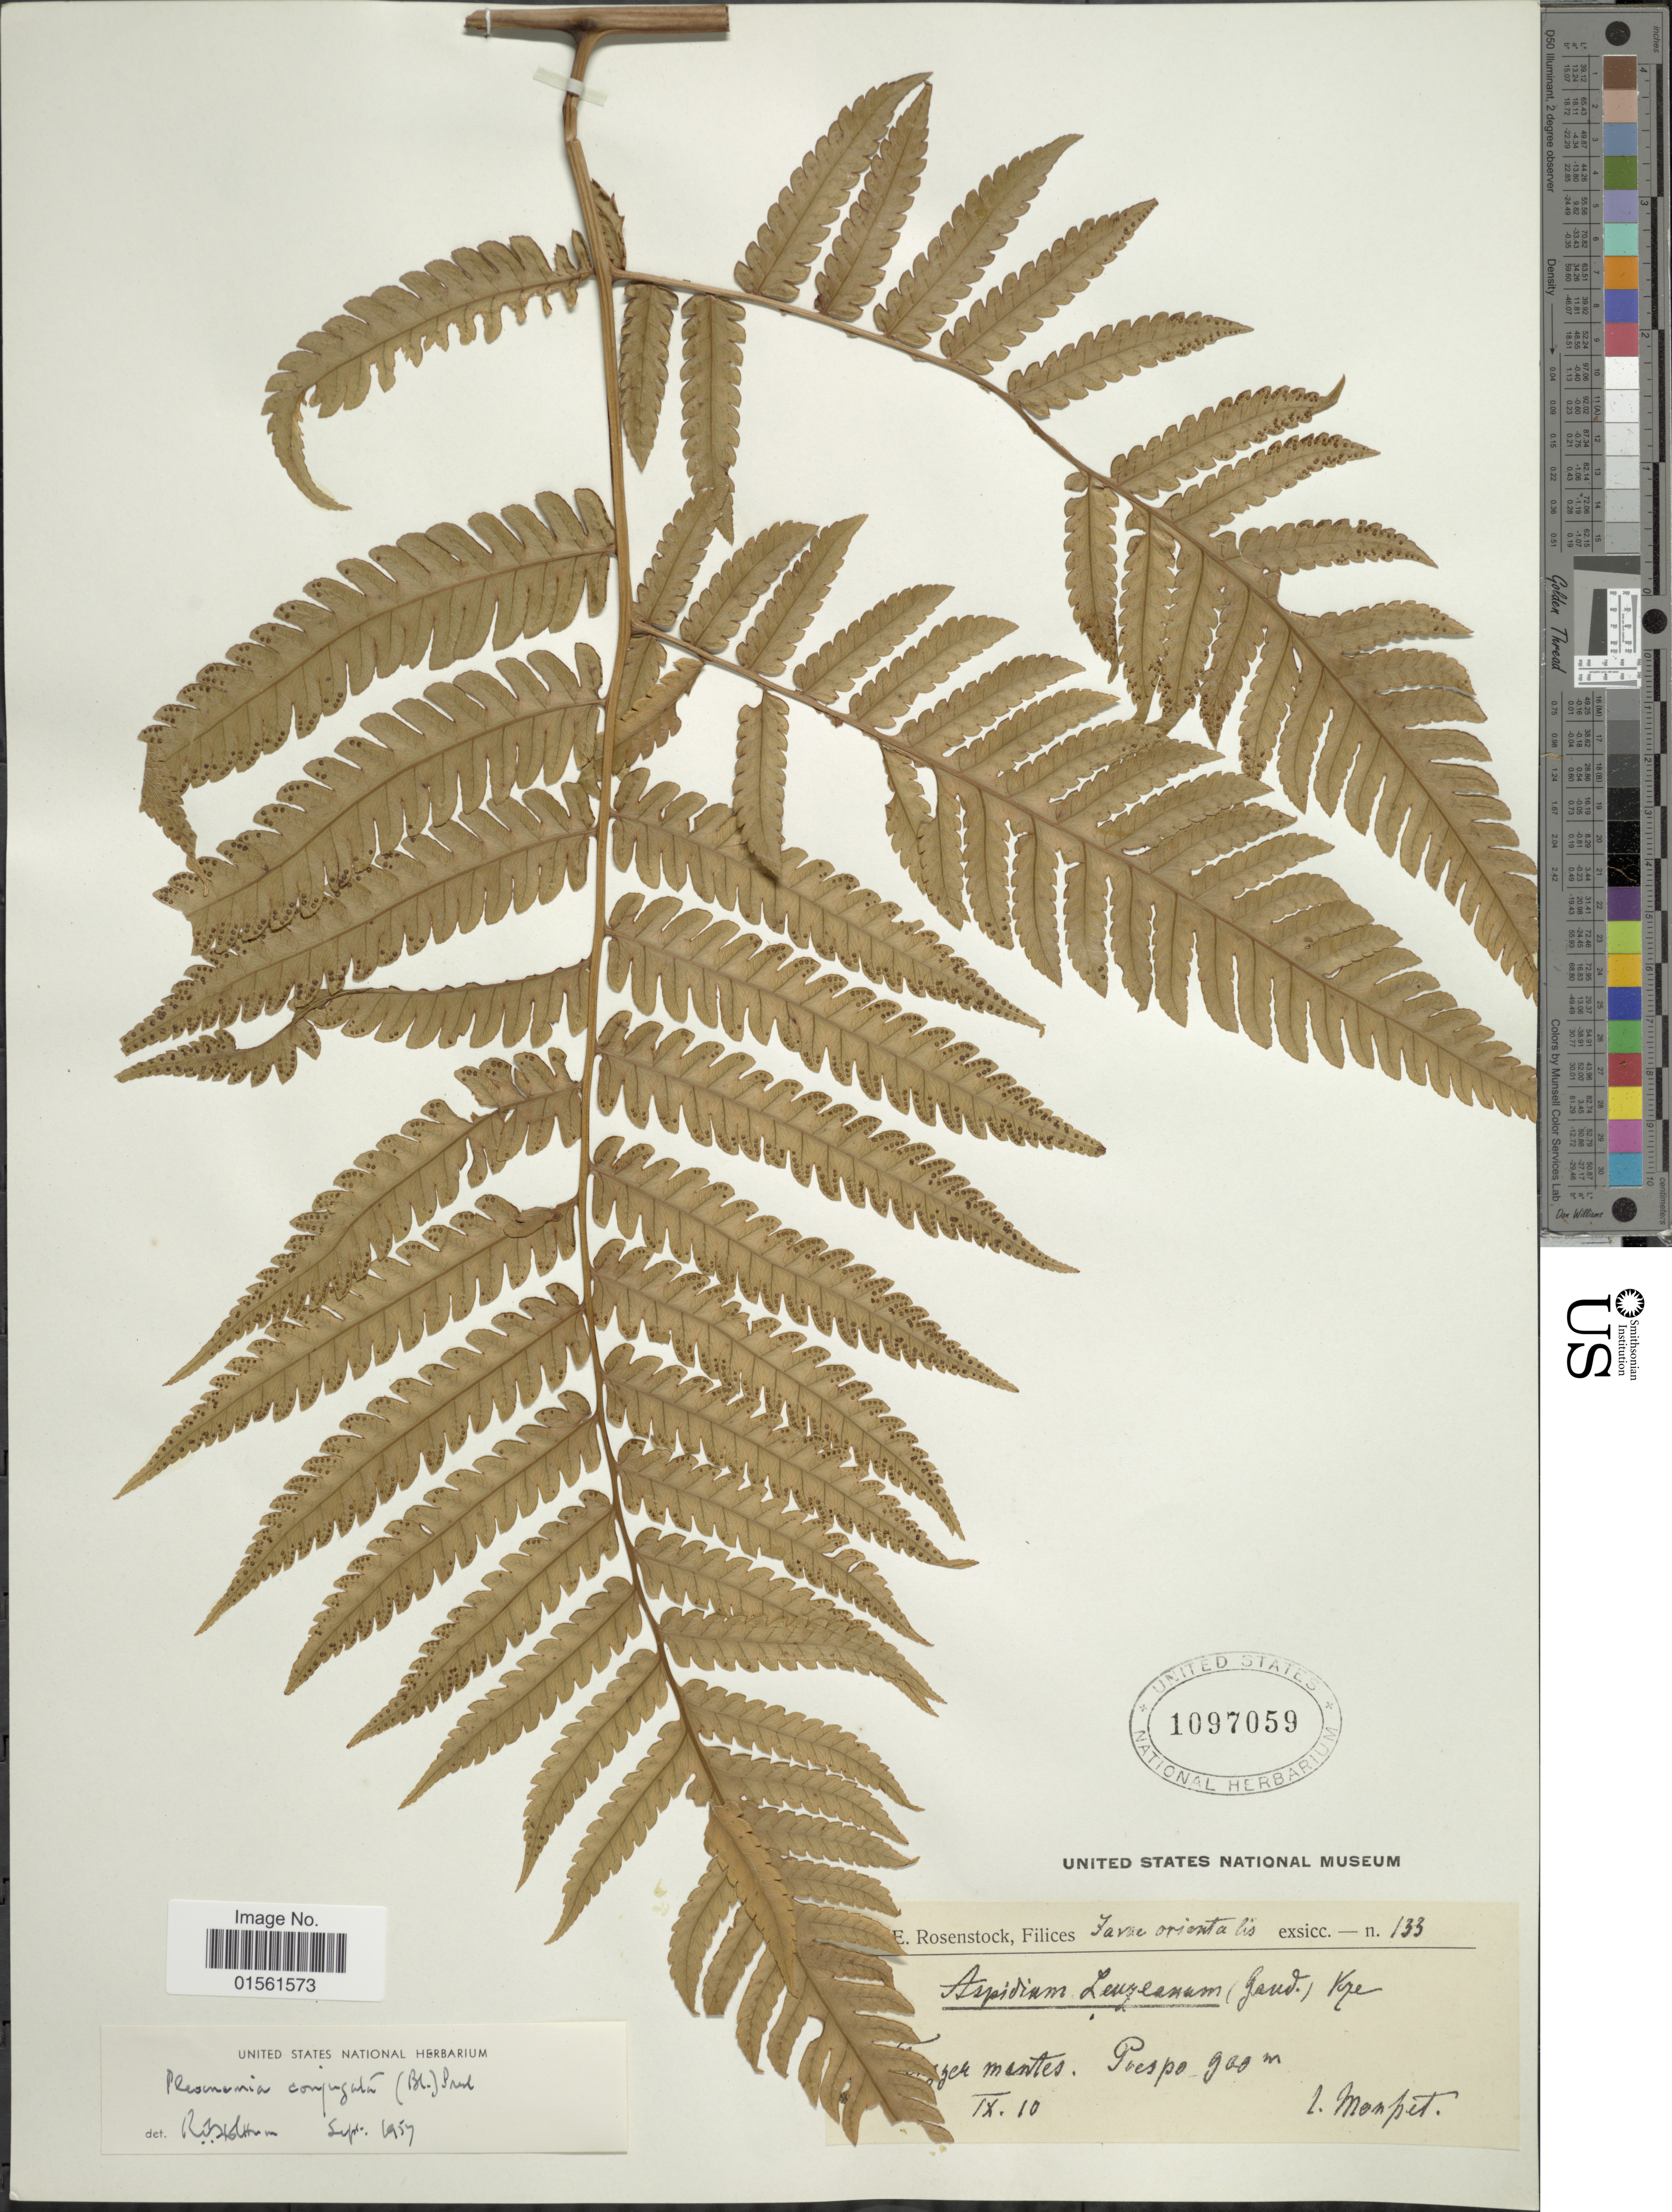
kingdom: Plantae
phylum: Tracheophyta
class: Polypodiopsida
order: Polypodiales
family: Dryopteridaceae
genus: Pleocnemia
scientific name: Pleocnemia conjugata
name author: (Blume) C. Presl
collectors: Mousset, --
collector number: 133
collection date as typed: Transcribed d/m/y: /9/10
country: Indonesia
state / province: Java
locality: Javiae orientalis. Tengger montes, Puespa.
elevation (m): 900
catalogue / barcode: US 1097059